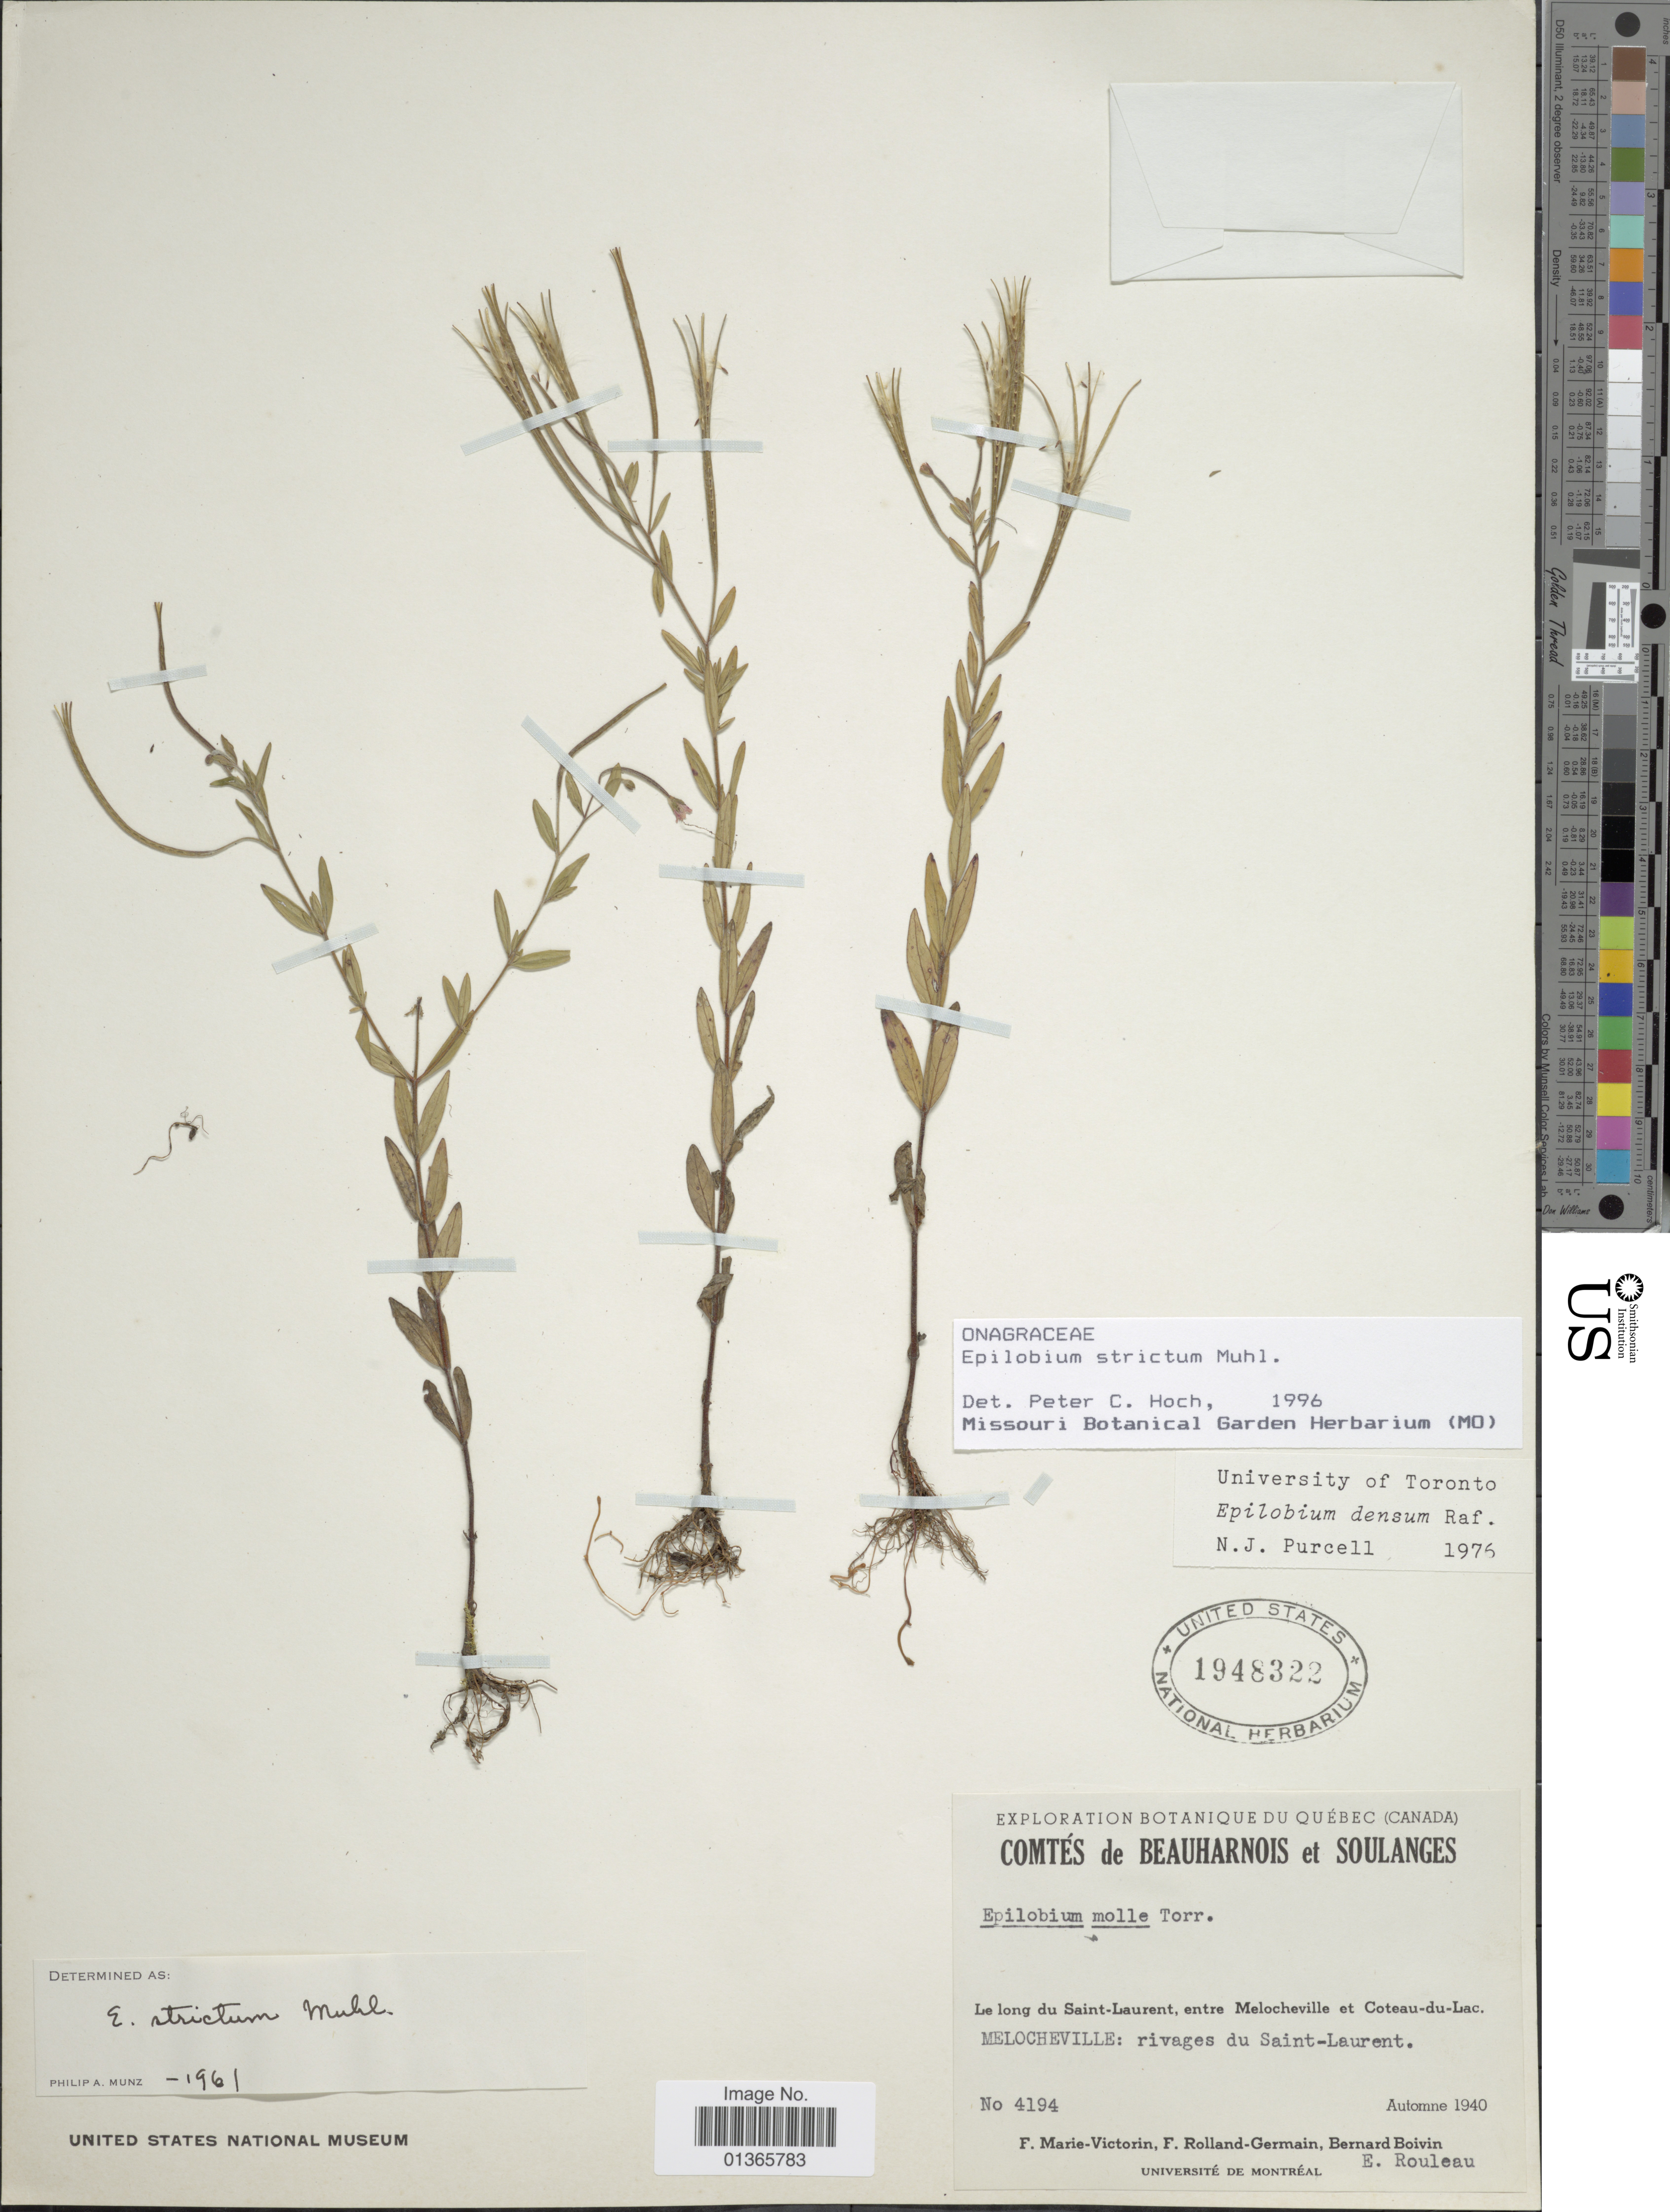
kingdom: Plantae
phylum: Tracheophyta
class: Magnoliopsida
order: Myrtales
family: Onagraceae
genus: Epilobium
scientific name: Epilobium strictum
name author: Muhl.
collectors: Fr. Marie-Victorin, Rolland-Germain & B. Boivin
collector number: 4194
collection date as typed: autumne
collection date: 1940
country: Canada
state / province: Quebec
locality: Comtés de Beauharnois et Soulanges. Le long du Saint-Laurent, entre Melocheville et Coteau-du-Lac. Melocheville: rivages du Saint-Laurent.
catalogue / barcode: US 1948322